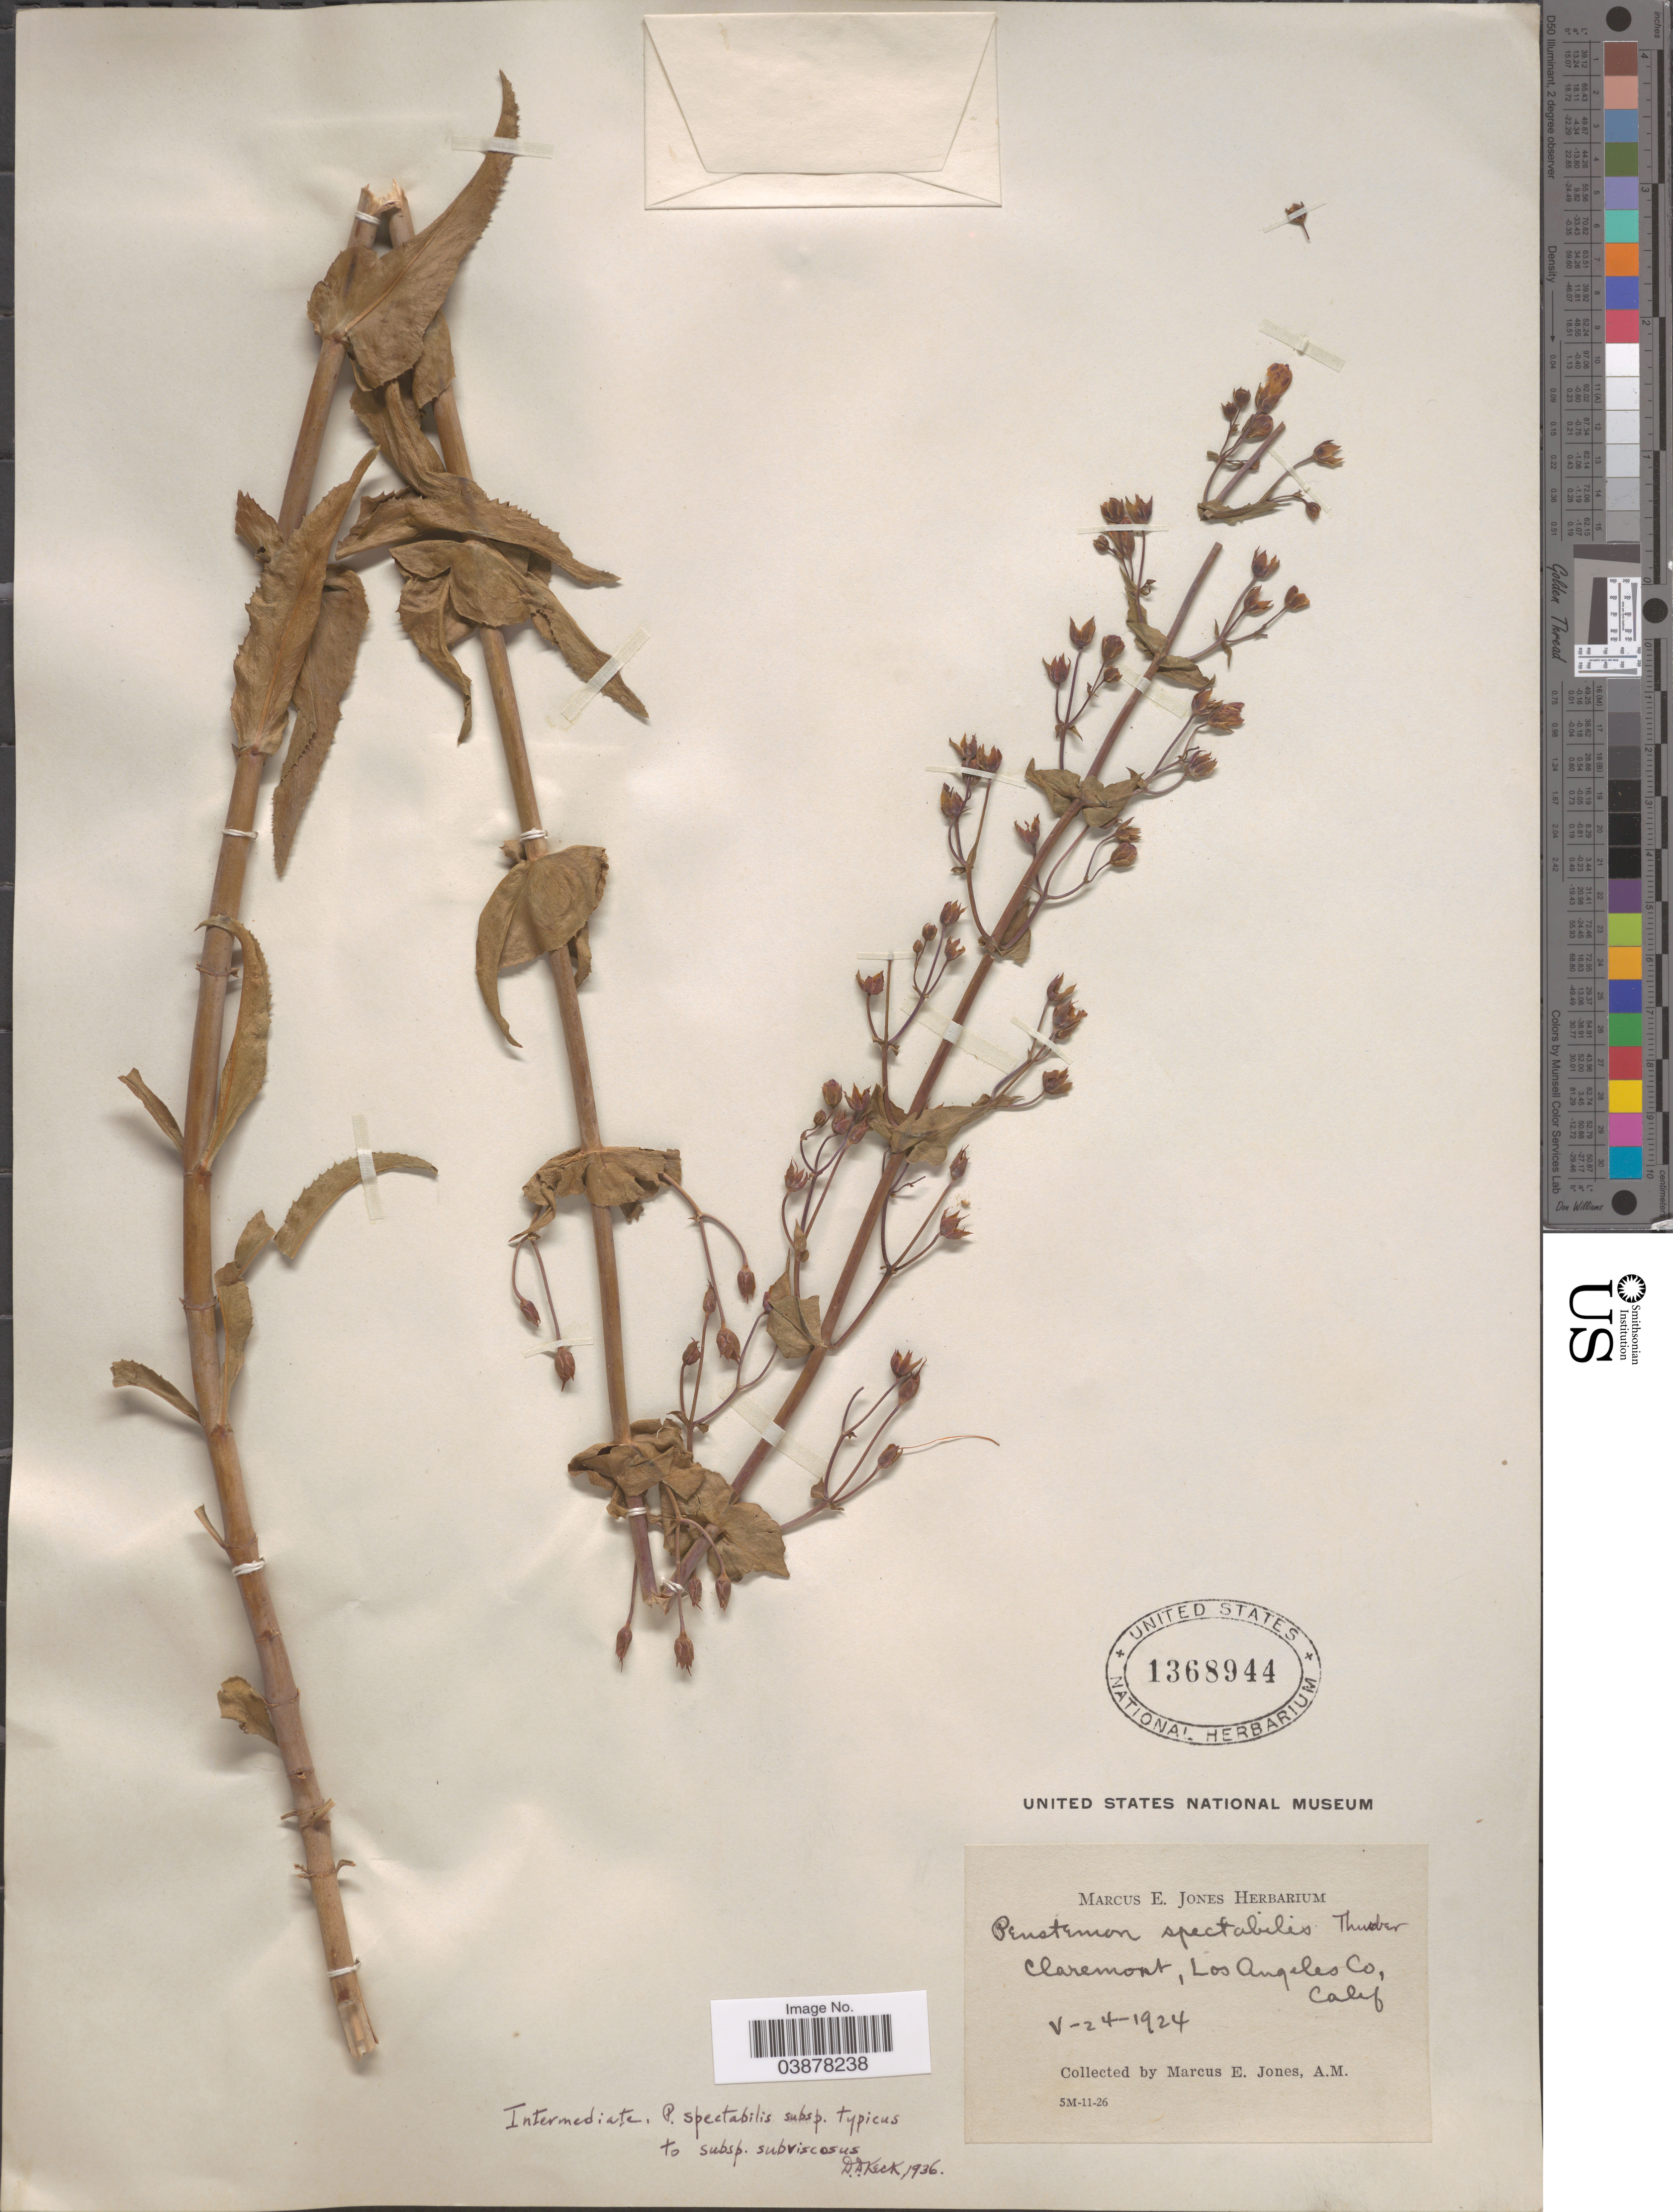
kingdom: Plantae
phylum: Tracheophyta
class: Magnoliopsida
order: Lamiales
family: Plantaginaceae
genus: Penstemon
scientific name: Penstemon spectabilis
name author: Thurb. ex Torr. & A. Gray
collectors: M. E. Jones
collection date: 1924-05-24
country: United States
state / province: California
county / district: Los Angeles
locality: Claremont, Los Angeles Co.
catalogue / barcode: US 1368944